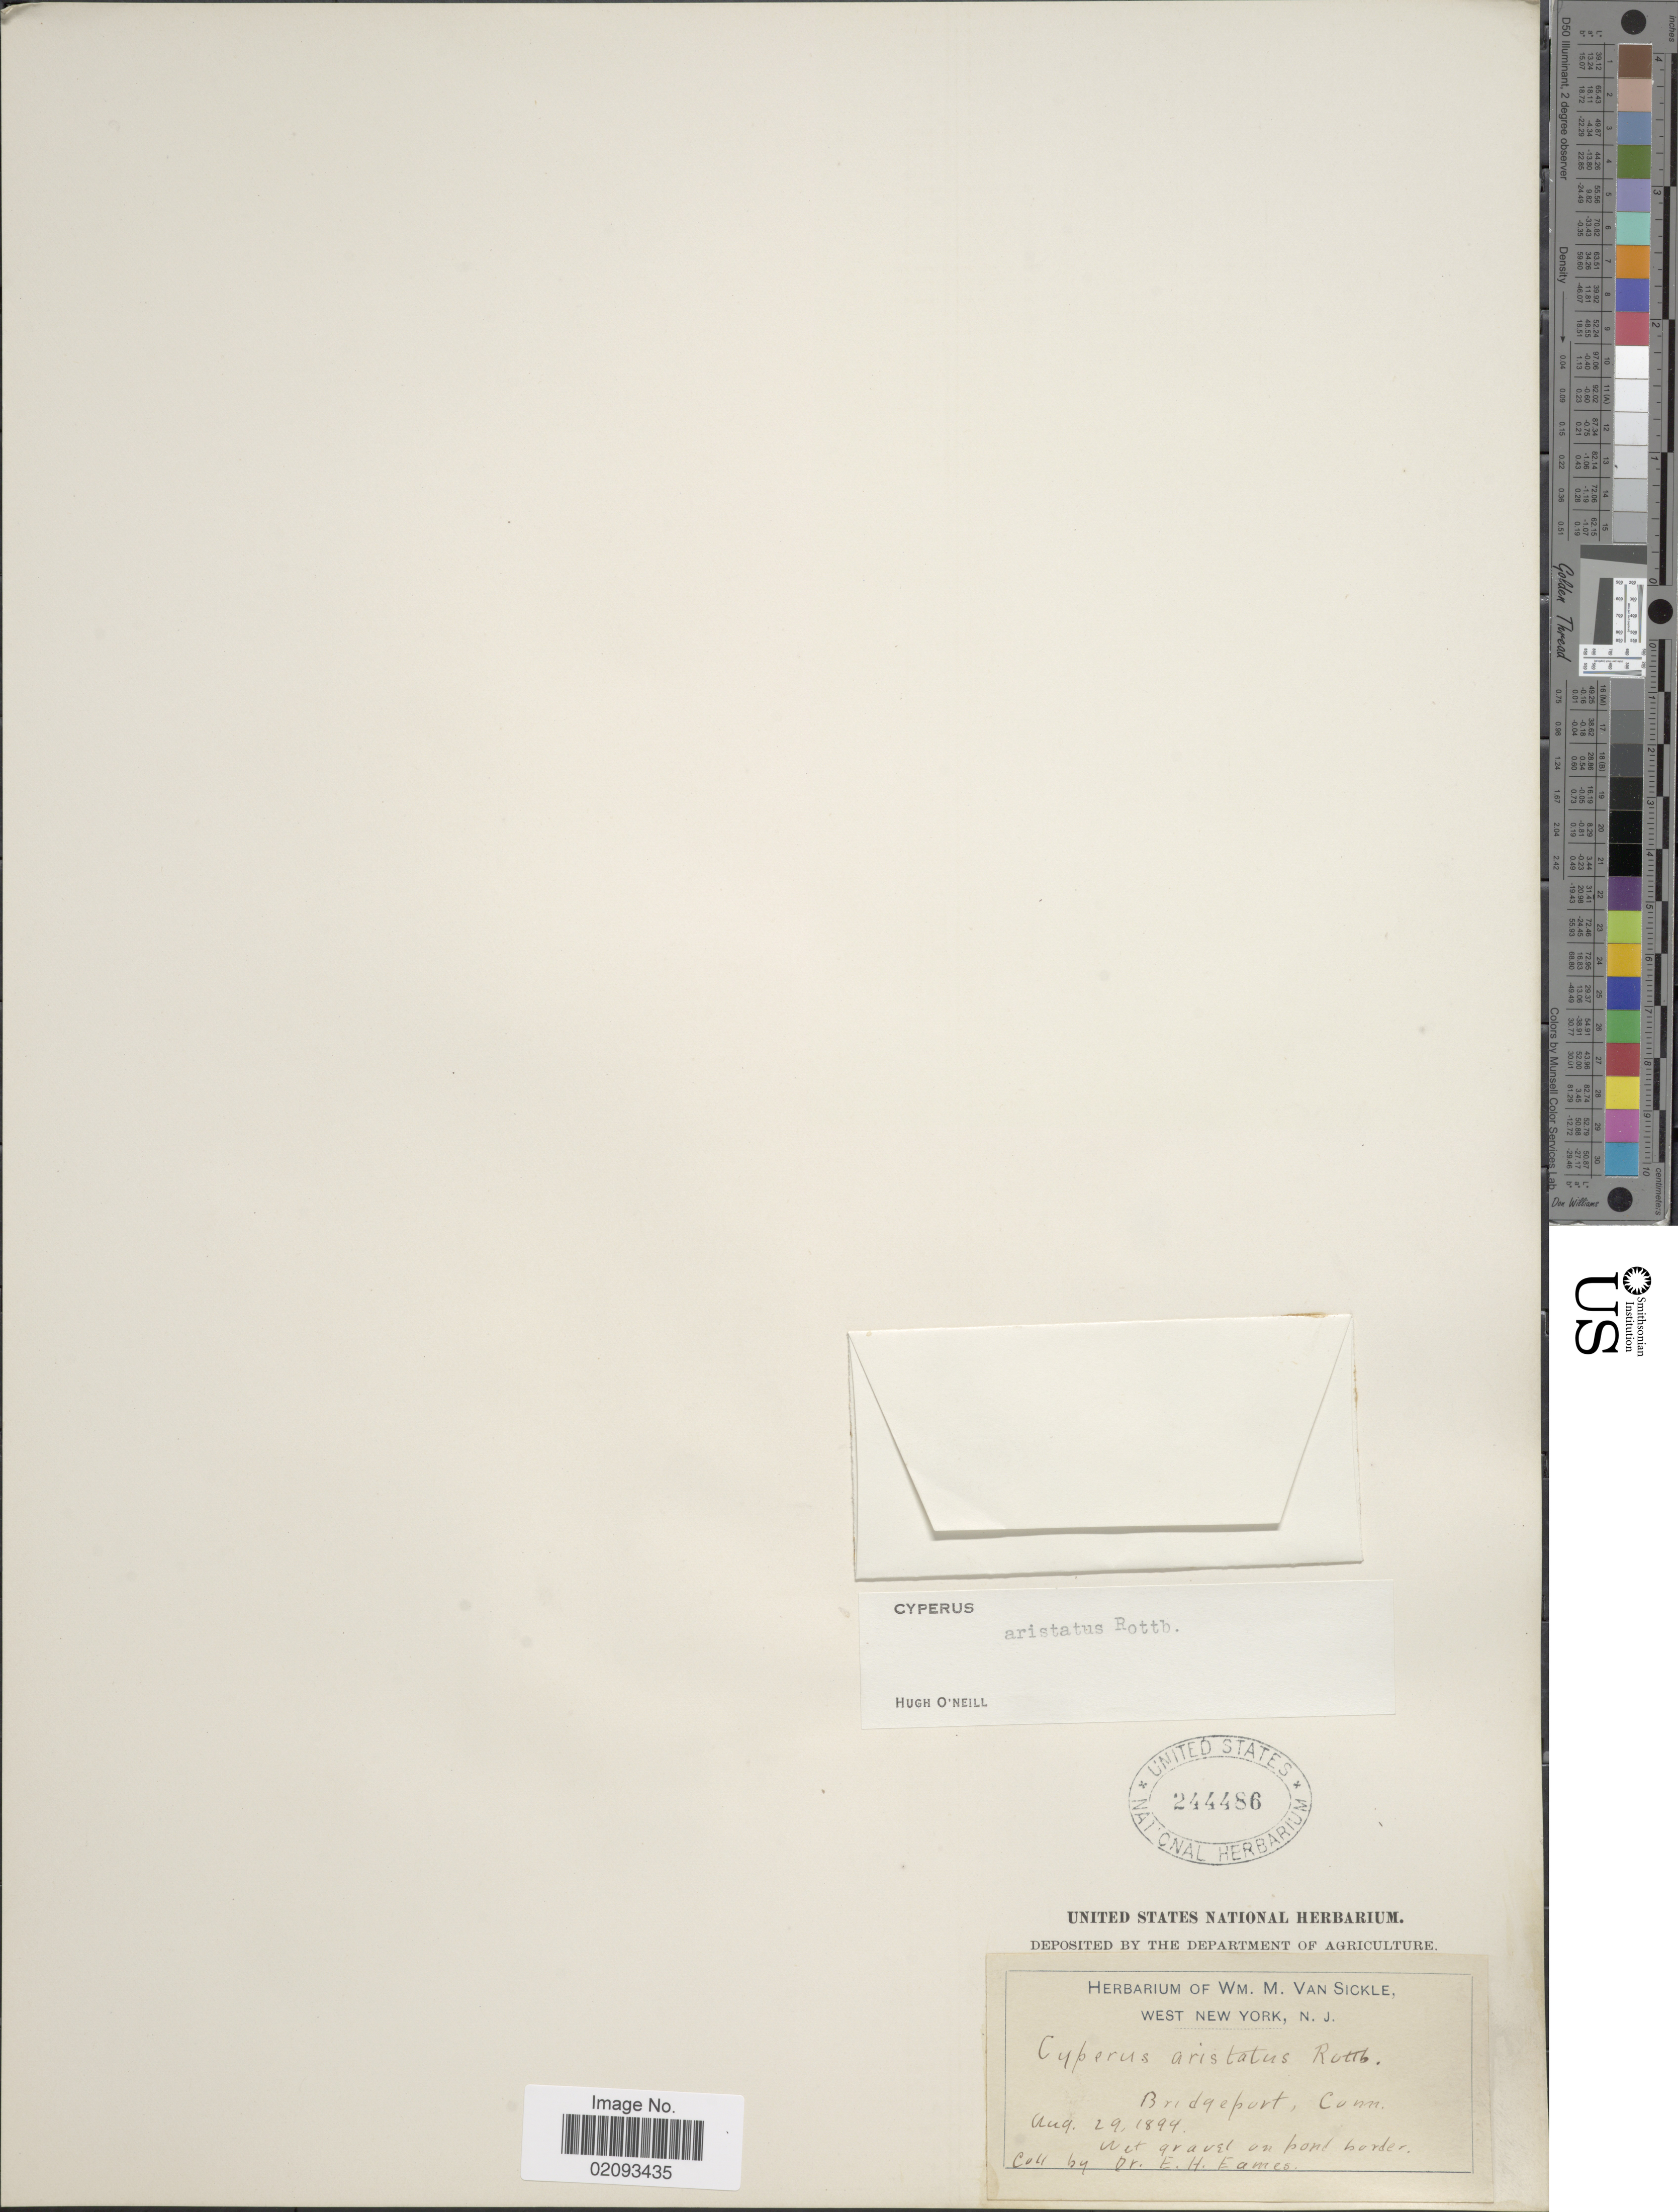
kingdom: Plantae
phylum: Tracheophyta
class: Liliopsida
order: Poales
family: Cyperaceae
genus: Cyperus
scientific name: Cyperus squarrosus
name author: L.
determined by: Strong, Mark T., (BOT), Smithsonian Institution - National Museum of Natural History (UNITED STATES)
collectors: E. H. Eames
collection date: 1894-08-29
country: United States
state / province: Connecticut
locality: Bridgeport, Conn.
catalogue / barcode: US 244486